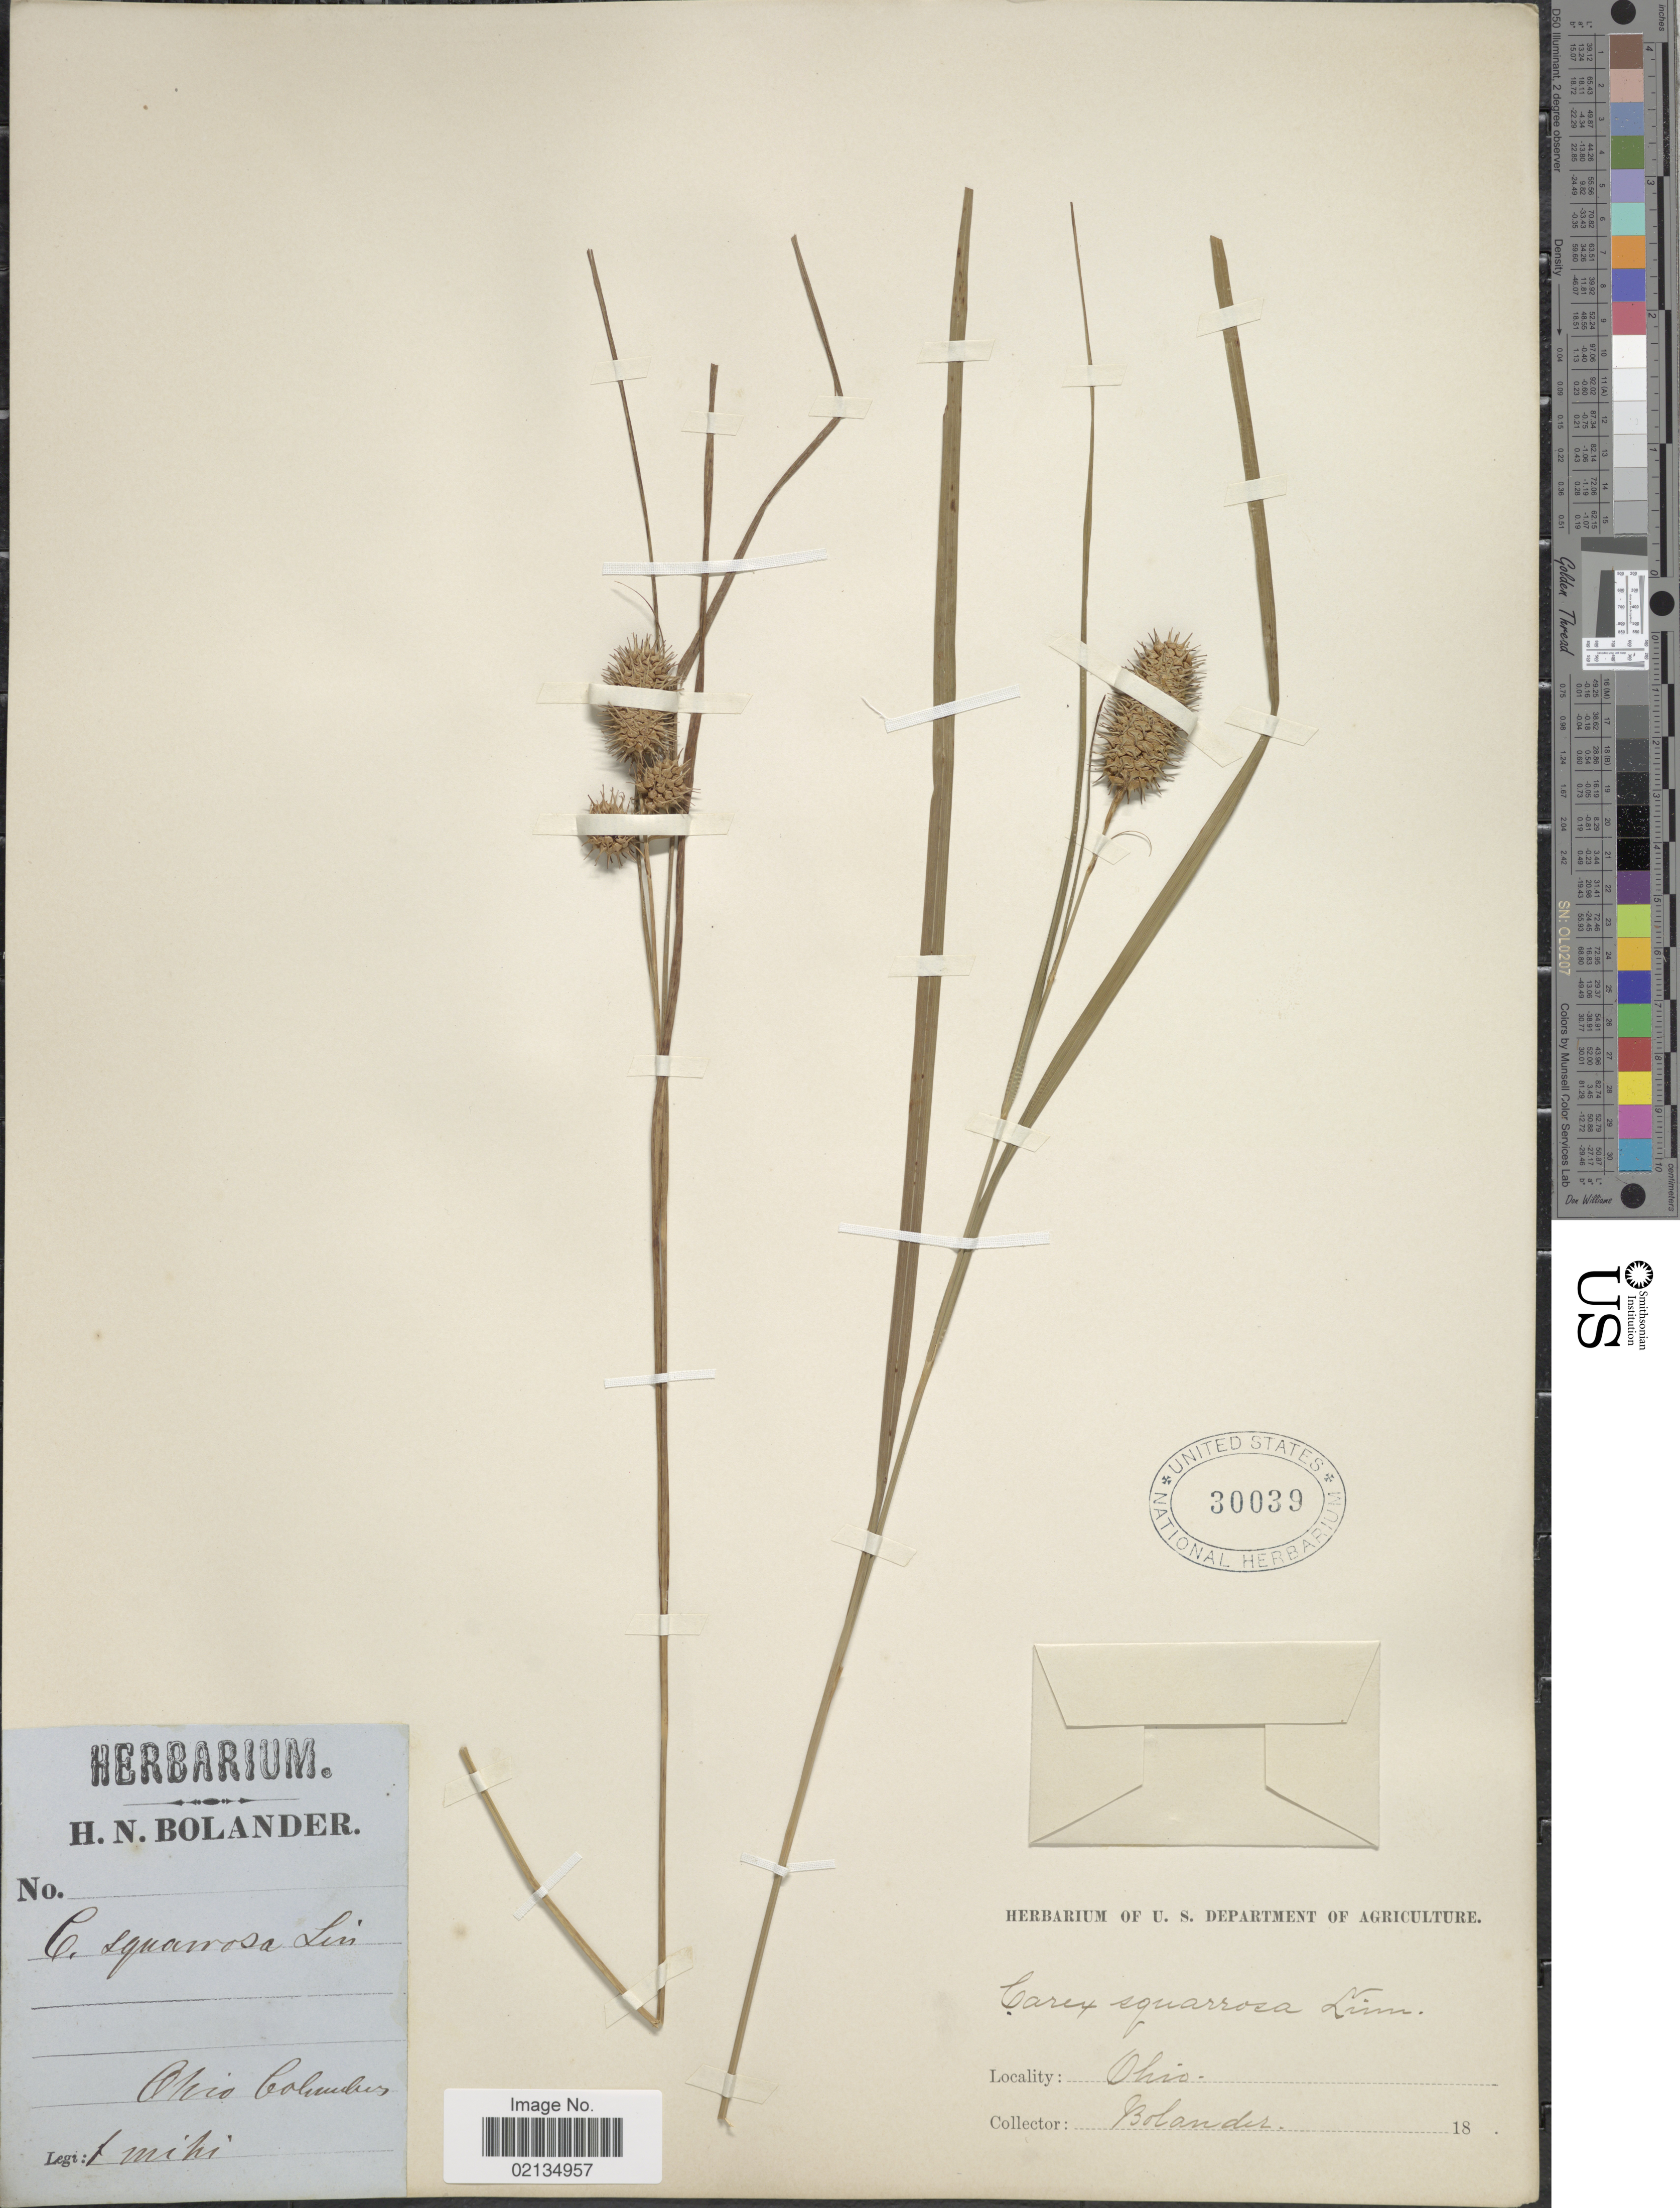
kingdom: Plantae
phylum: Tracheophyta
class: Liliopsida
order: Poales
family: Cyperaceae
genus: Carex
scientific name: Carex squarrosa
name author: L.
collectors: H. Bolander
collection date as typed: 18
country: United States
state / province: Ohio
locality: Ohio Columbus.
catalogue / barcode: US 30039